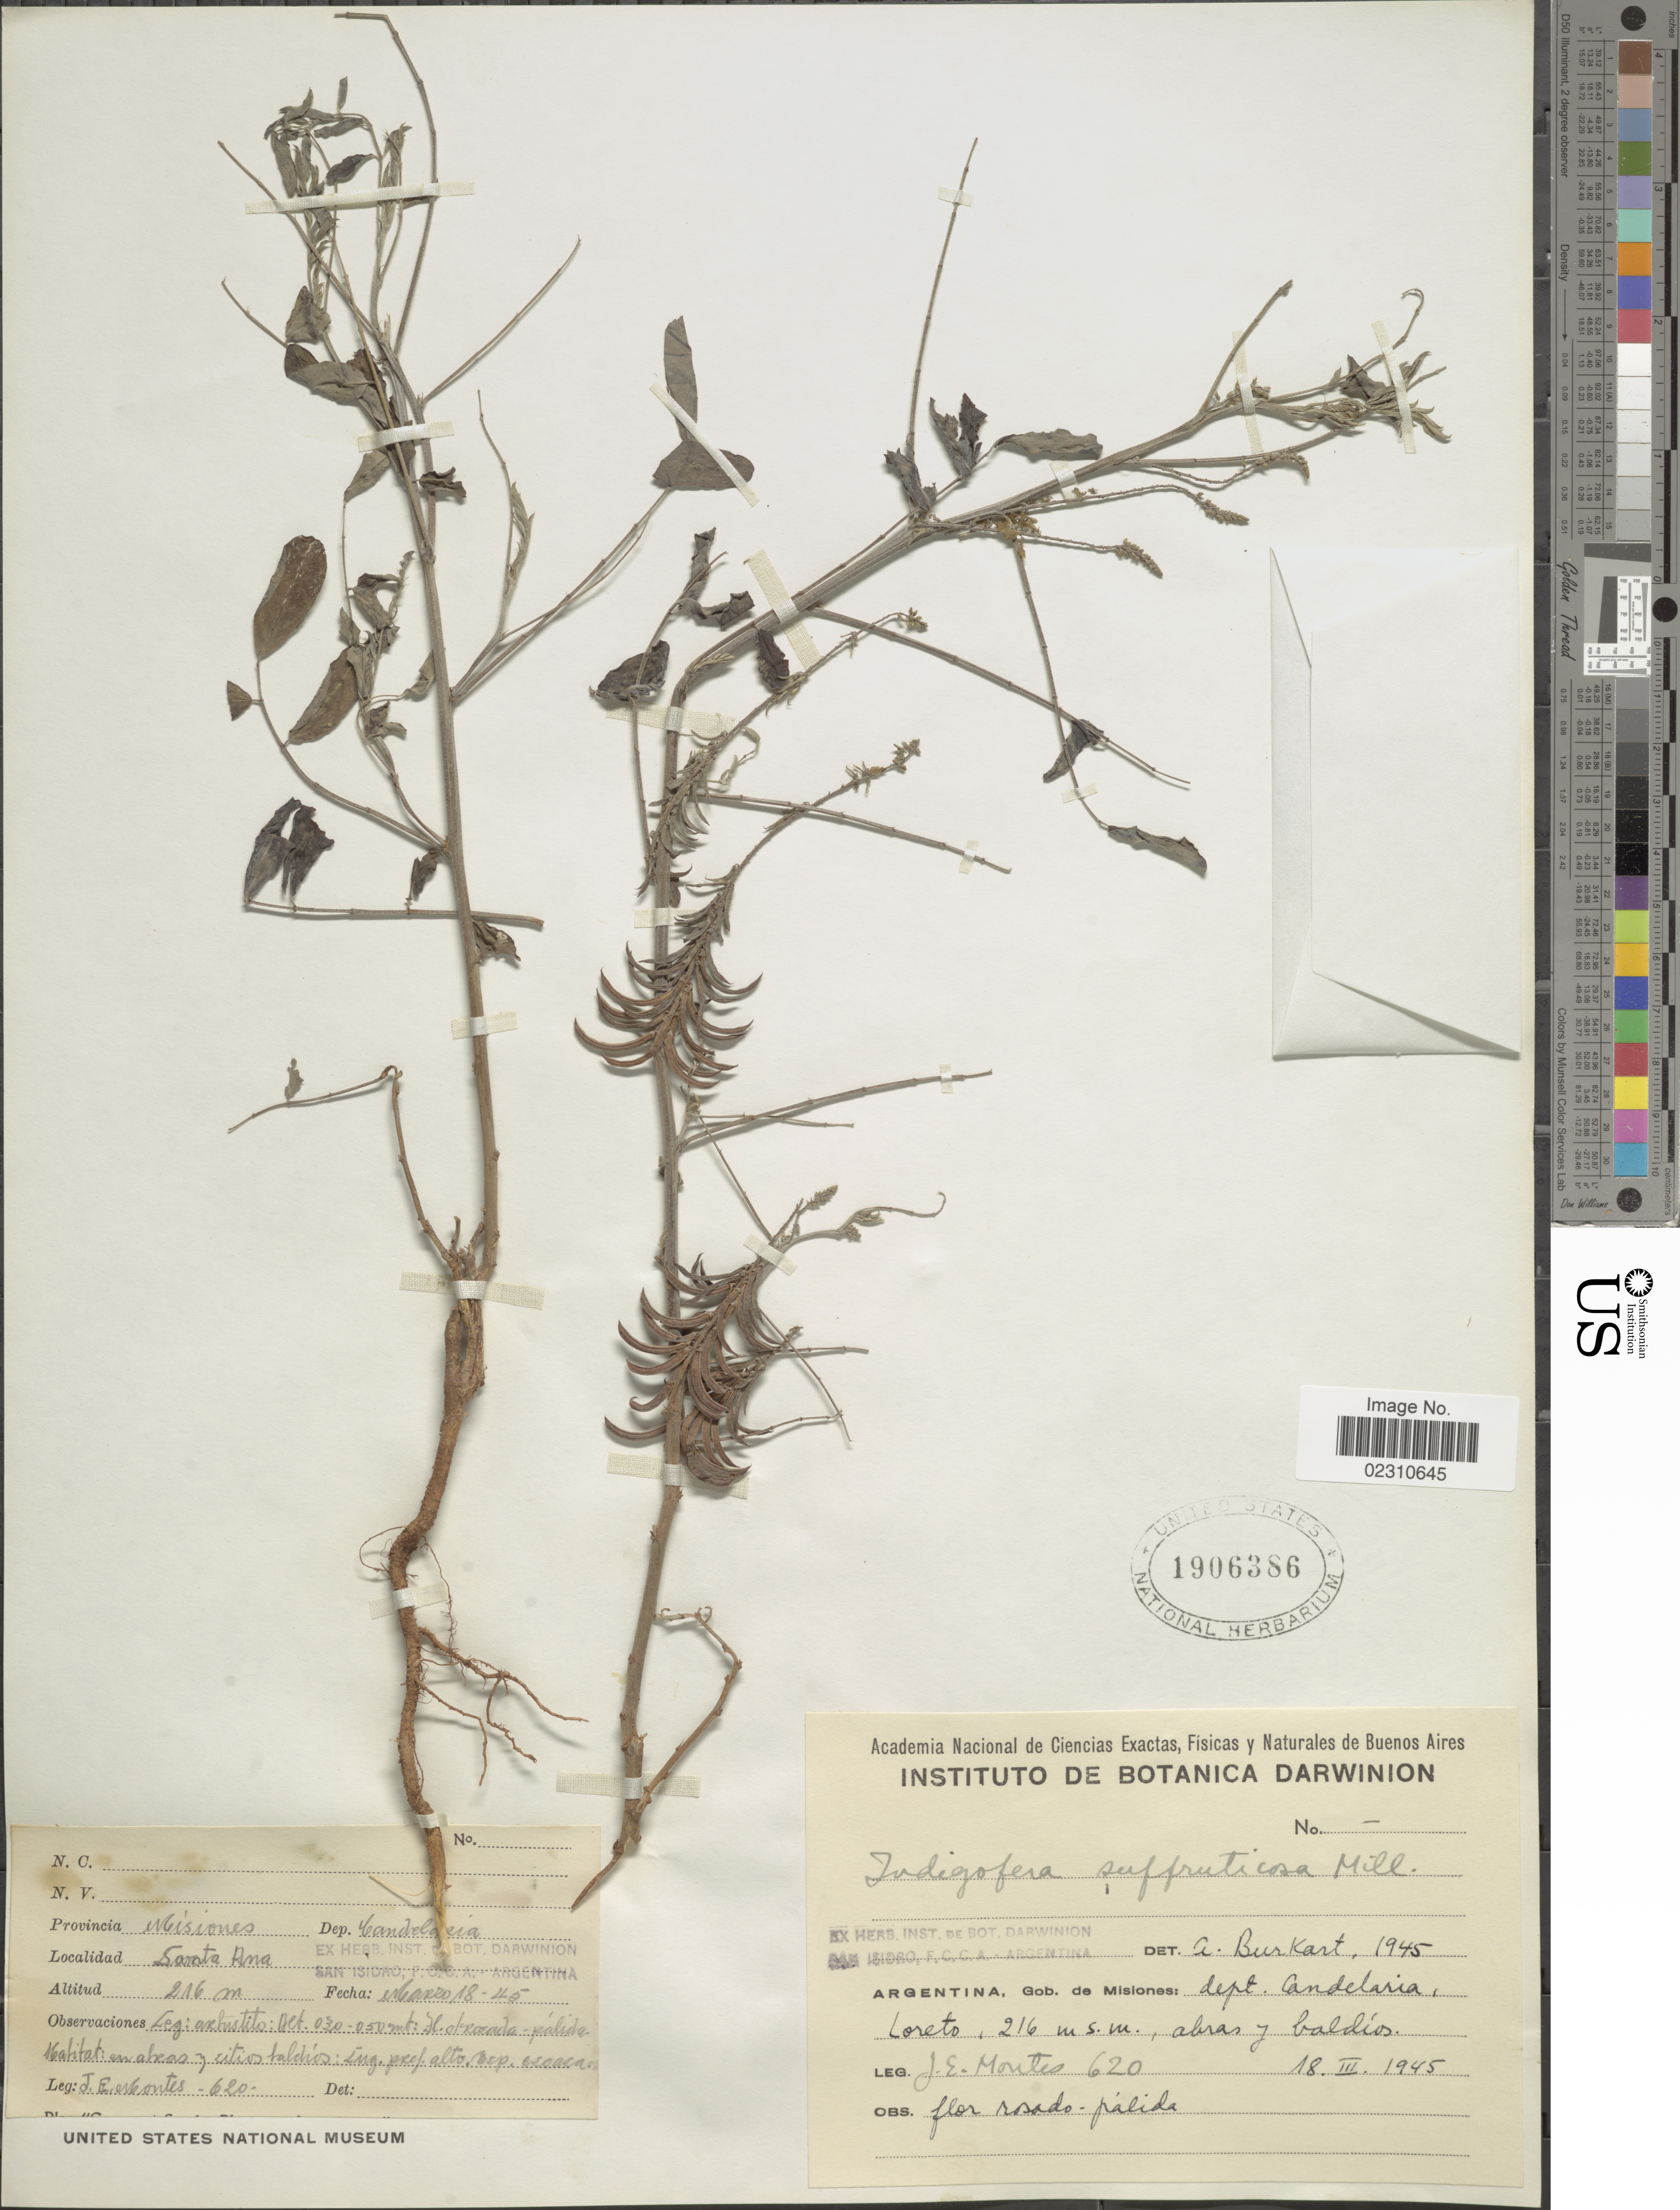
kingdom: Plantae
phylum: Tracheophyta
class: Magnoliopsida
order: Fabales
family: Fabaceae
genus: Indigofera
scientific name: Indigofera suffruticosa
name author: Mill.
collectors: J. E. Montes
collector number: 620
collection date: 1945-03-18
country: Argentina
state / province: Misiones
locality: Argentina, Gob. de Misiones: dept. Candelina, Loreto.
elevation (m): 216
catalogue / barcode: US 1906386